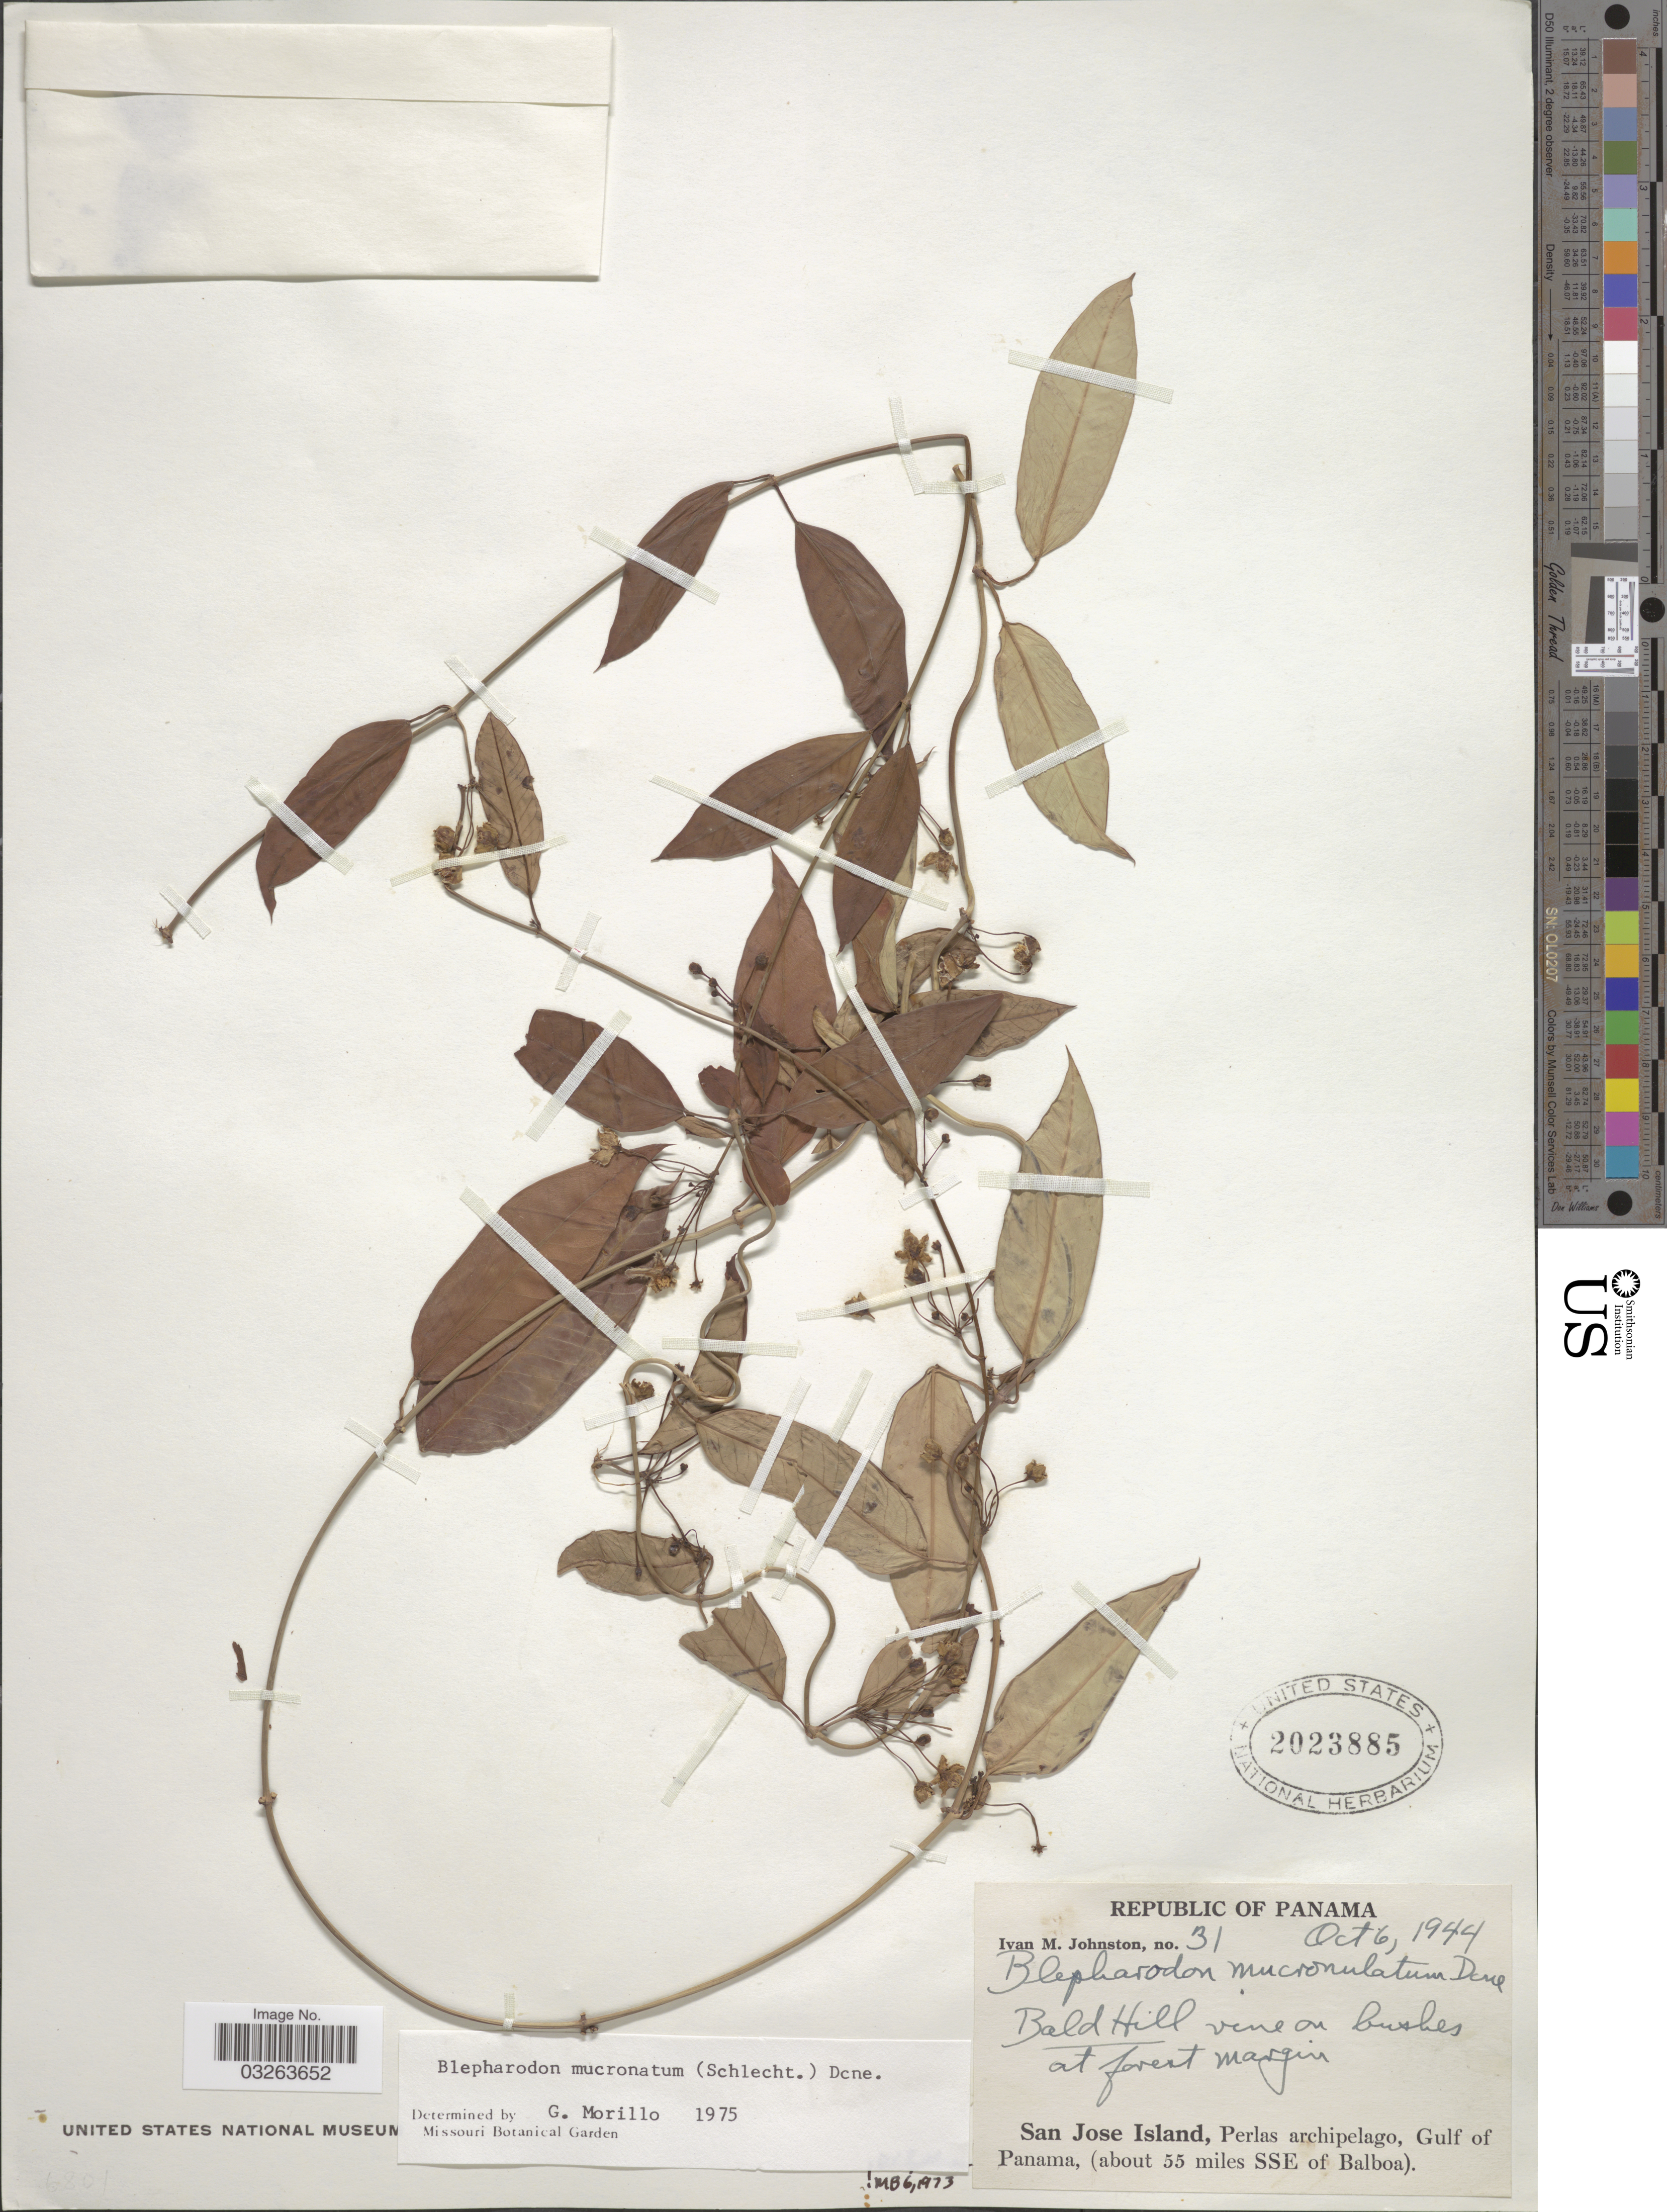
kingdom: Plantae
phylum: Tracheophyta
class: Magnoliopsida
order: Gentianales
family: Apocynaceae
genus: Blepharodon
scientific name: Blepharodon mucronatum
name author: (Schltdl.) Decne.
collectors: I.M. Johnston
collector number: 31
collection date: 1944-10-06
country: Panama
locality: Bald Hill. San Jose Island, Perlas archipelago, Gulf of Panama, (about 55 miles SSE of Balboa).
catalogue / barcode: US 2023885